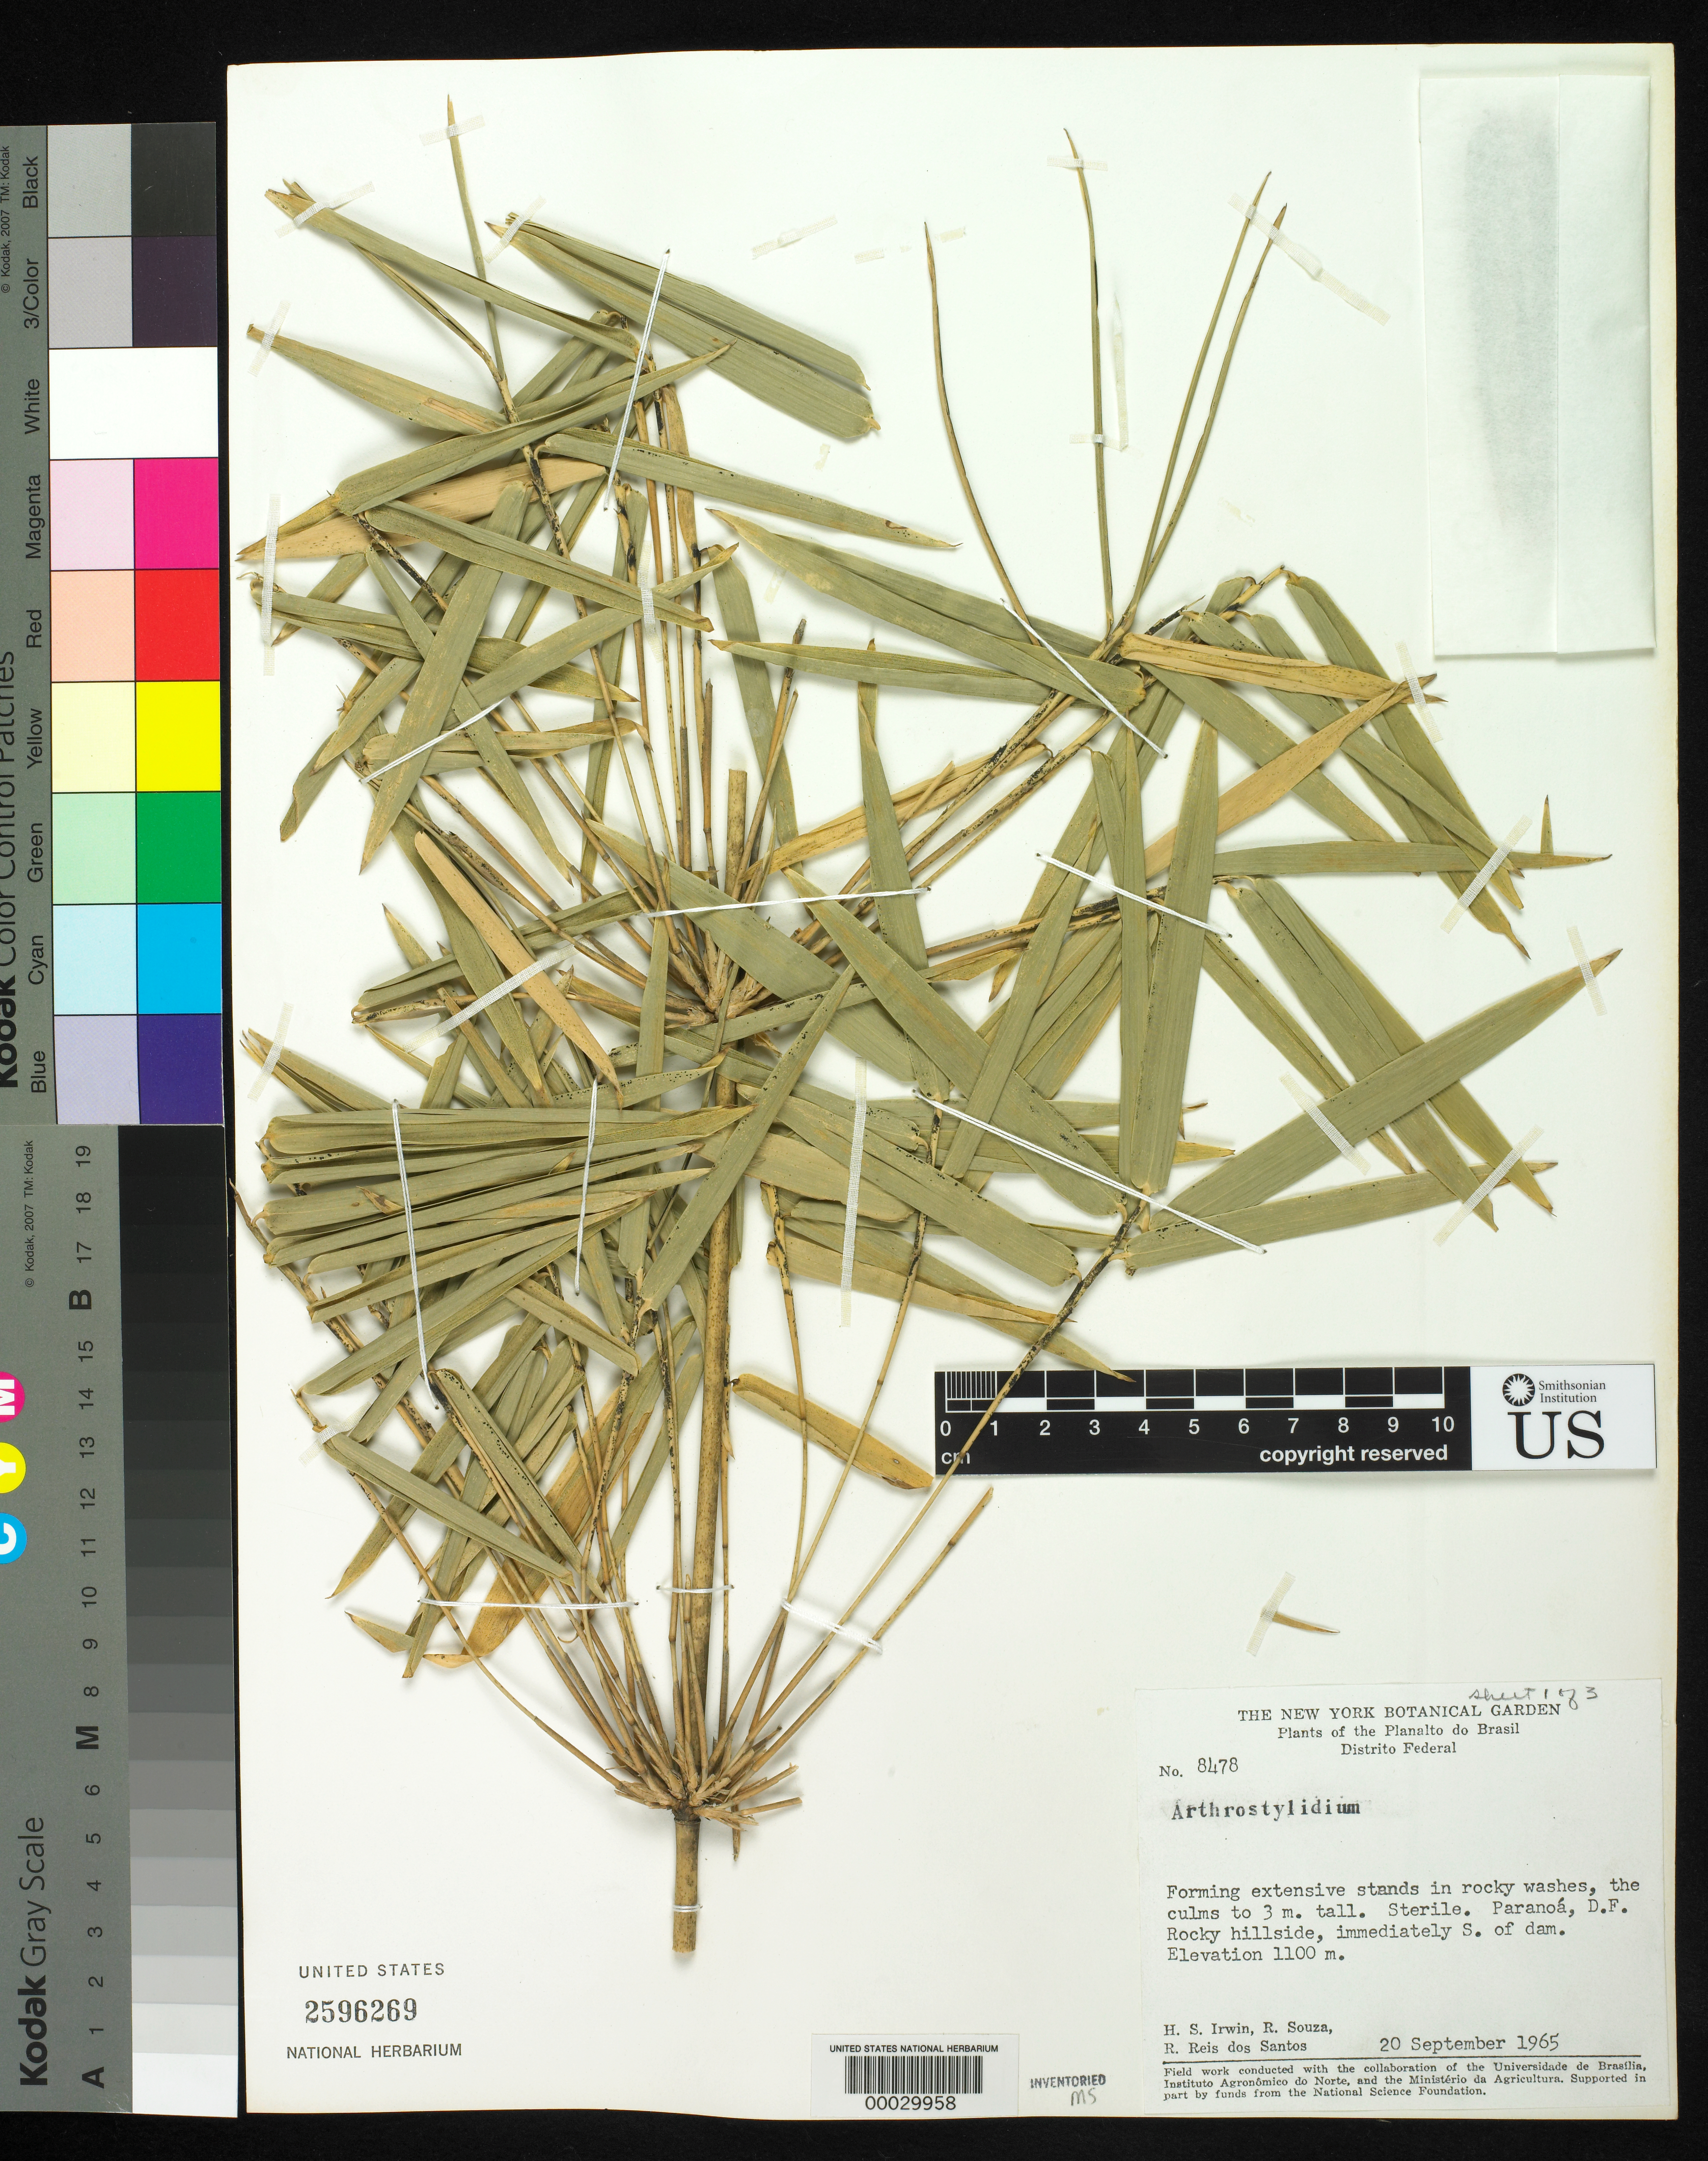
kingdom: Plantae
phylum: Tracheophyta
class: Liliopsida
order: Poales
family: Poaceae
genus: Actinocladum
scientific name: Actinocladum verticillatum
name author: (Nees) McClure ex Soderstr.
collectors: H. Irwin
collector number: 8478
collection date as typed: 20 Sep 1965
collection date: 1965-09-20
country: Brazil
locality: Paranoa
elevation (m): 1100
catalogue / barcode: US 2596269